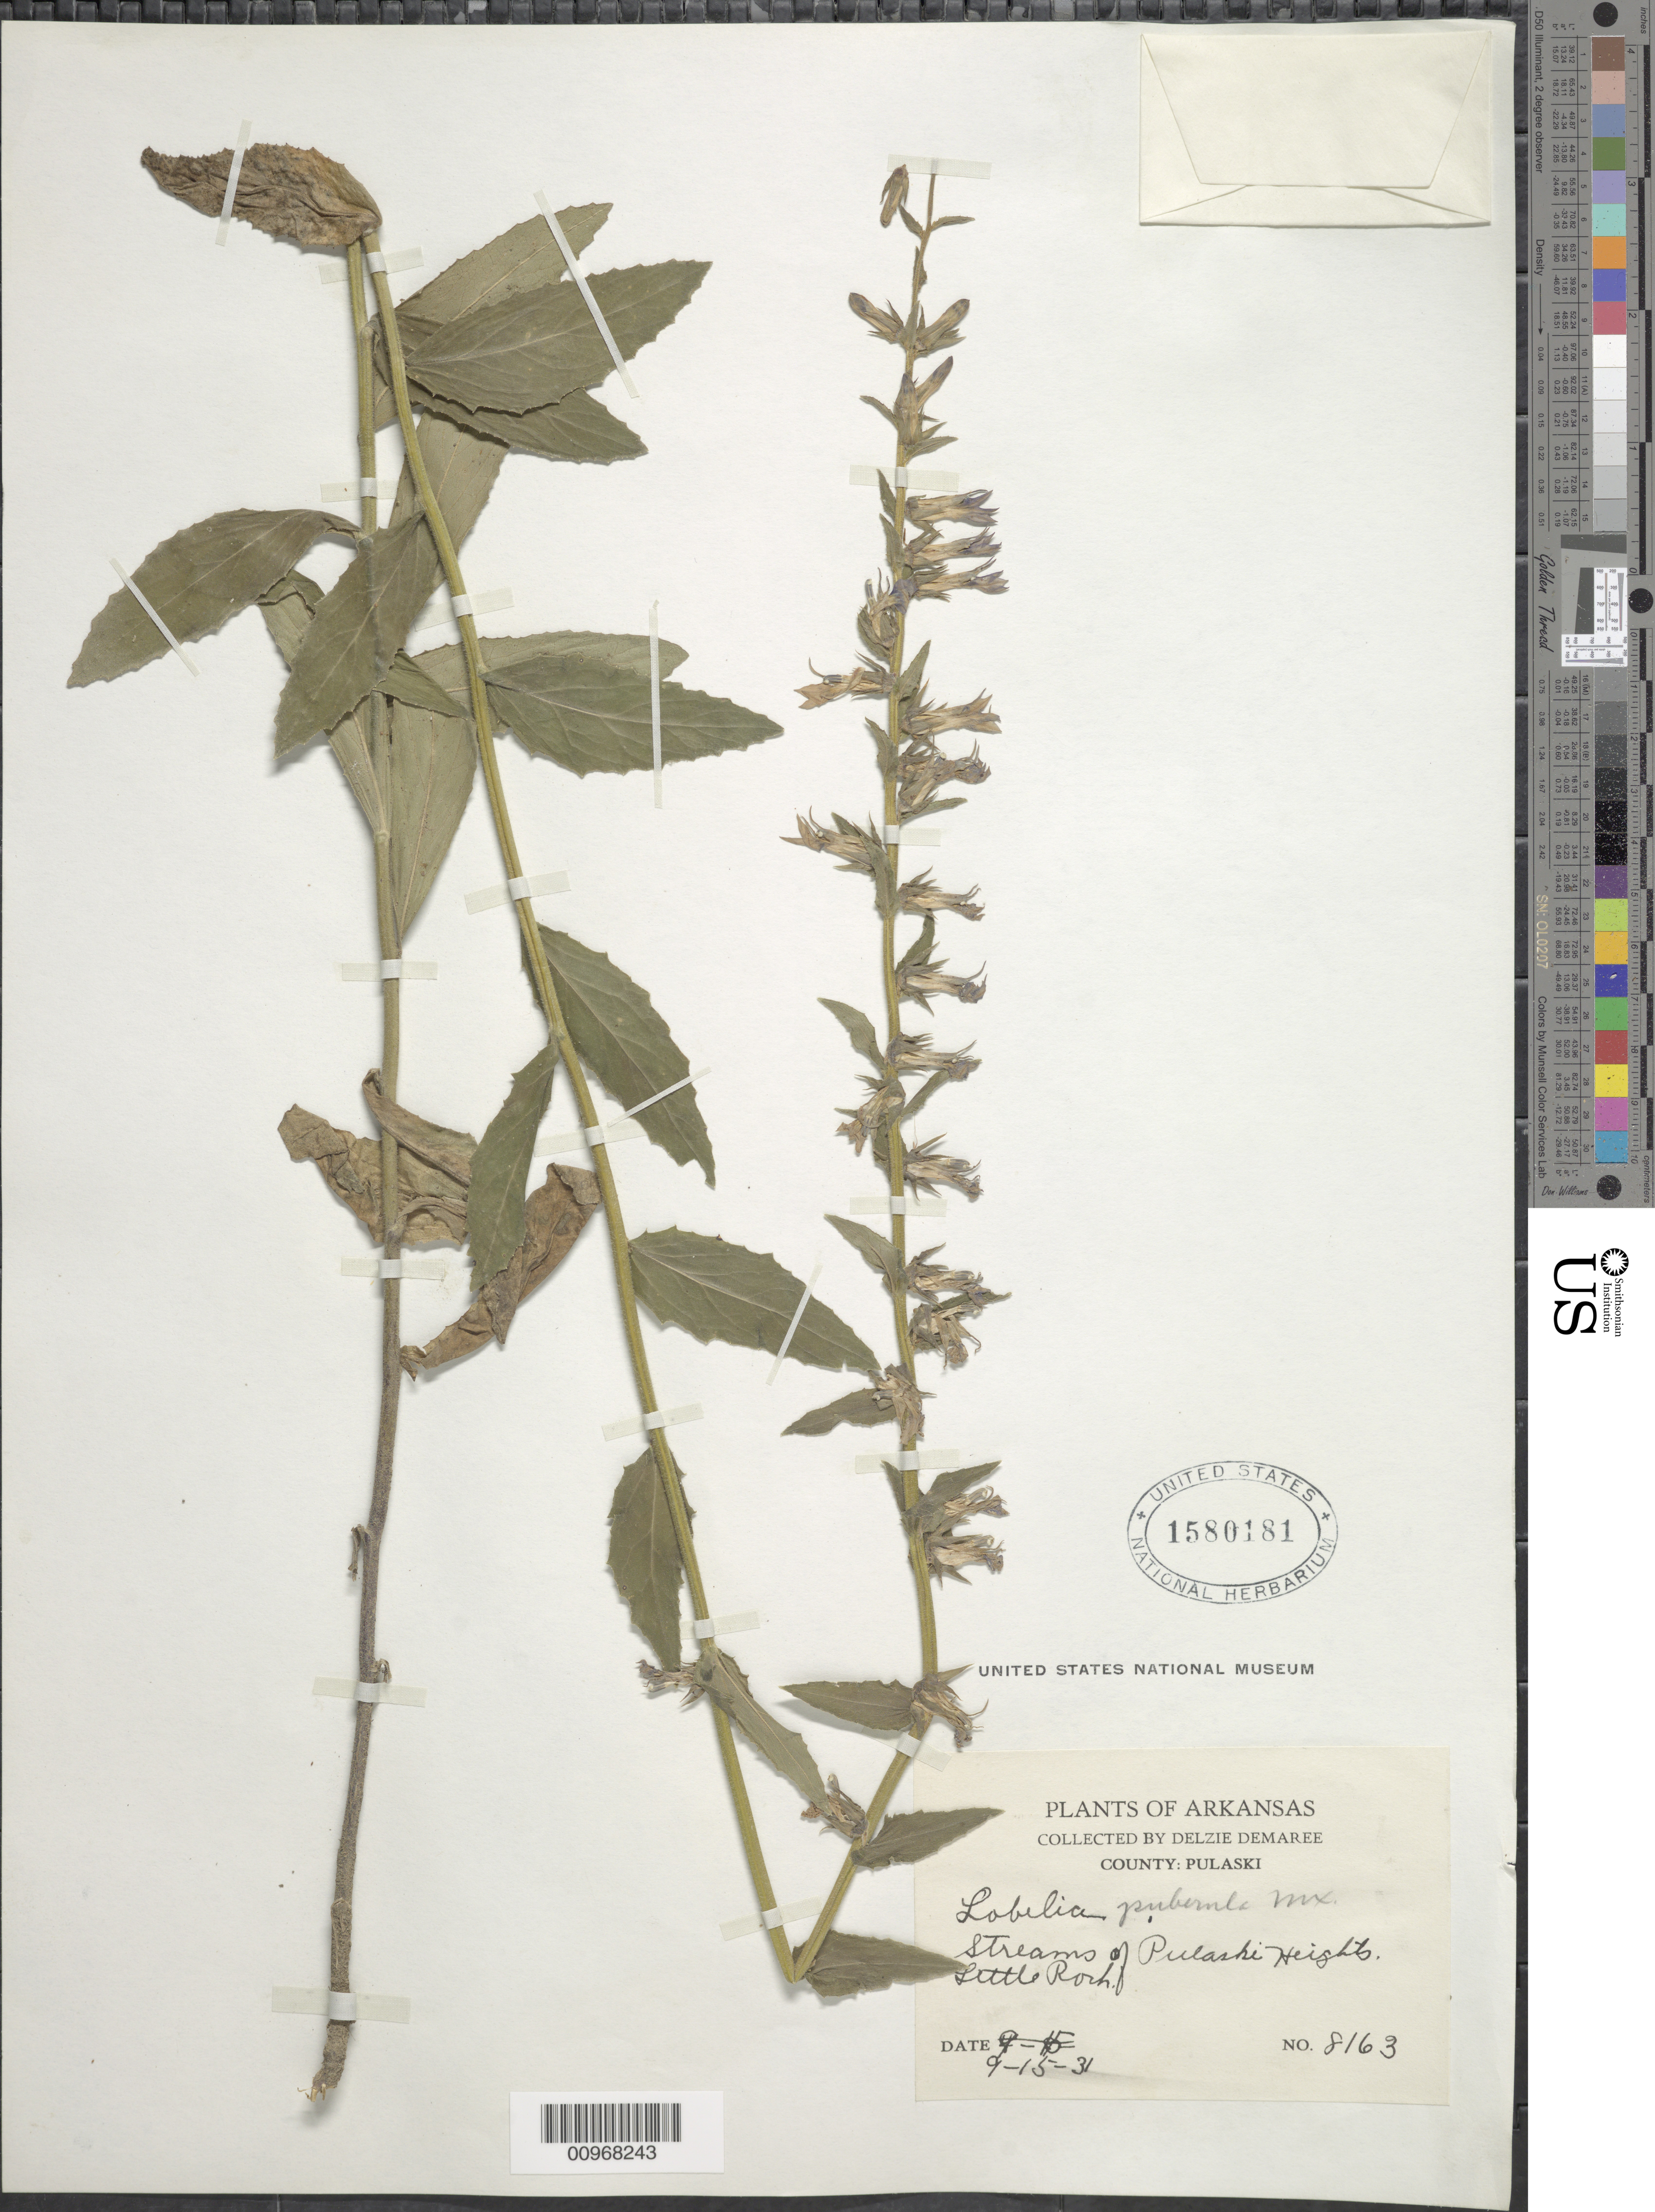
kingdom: Plantae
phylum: Tracheophyta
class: Magnoliopsida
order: Asterales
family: Campanulaceae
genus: Lobelia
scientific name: Lobelia puberula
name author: Michx.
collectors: D. Demaree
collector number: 8163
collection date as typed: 15 Sep 1931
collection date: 1931-09-15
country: United States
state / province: Arkansas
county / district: Pulaski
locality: Pulaski Heights, Little Rock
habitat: streams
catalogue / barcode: US 1580181